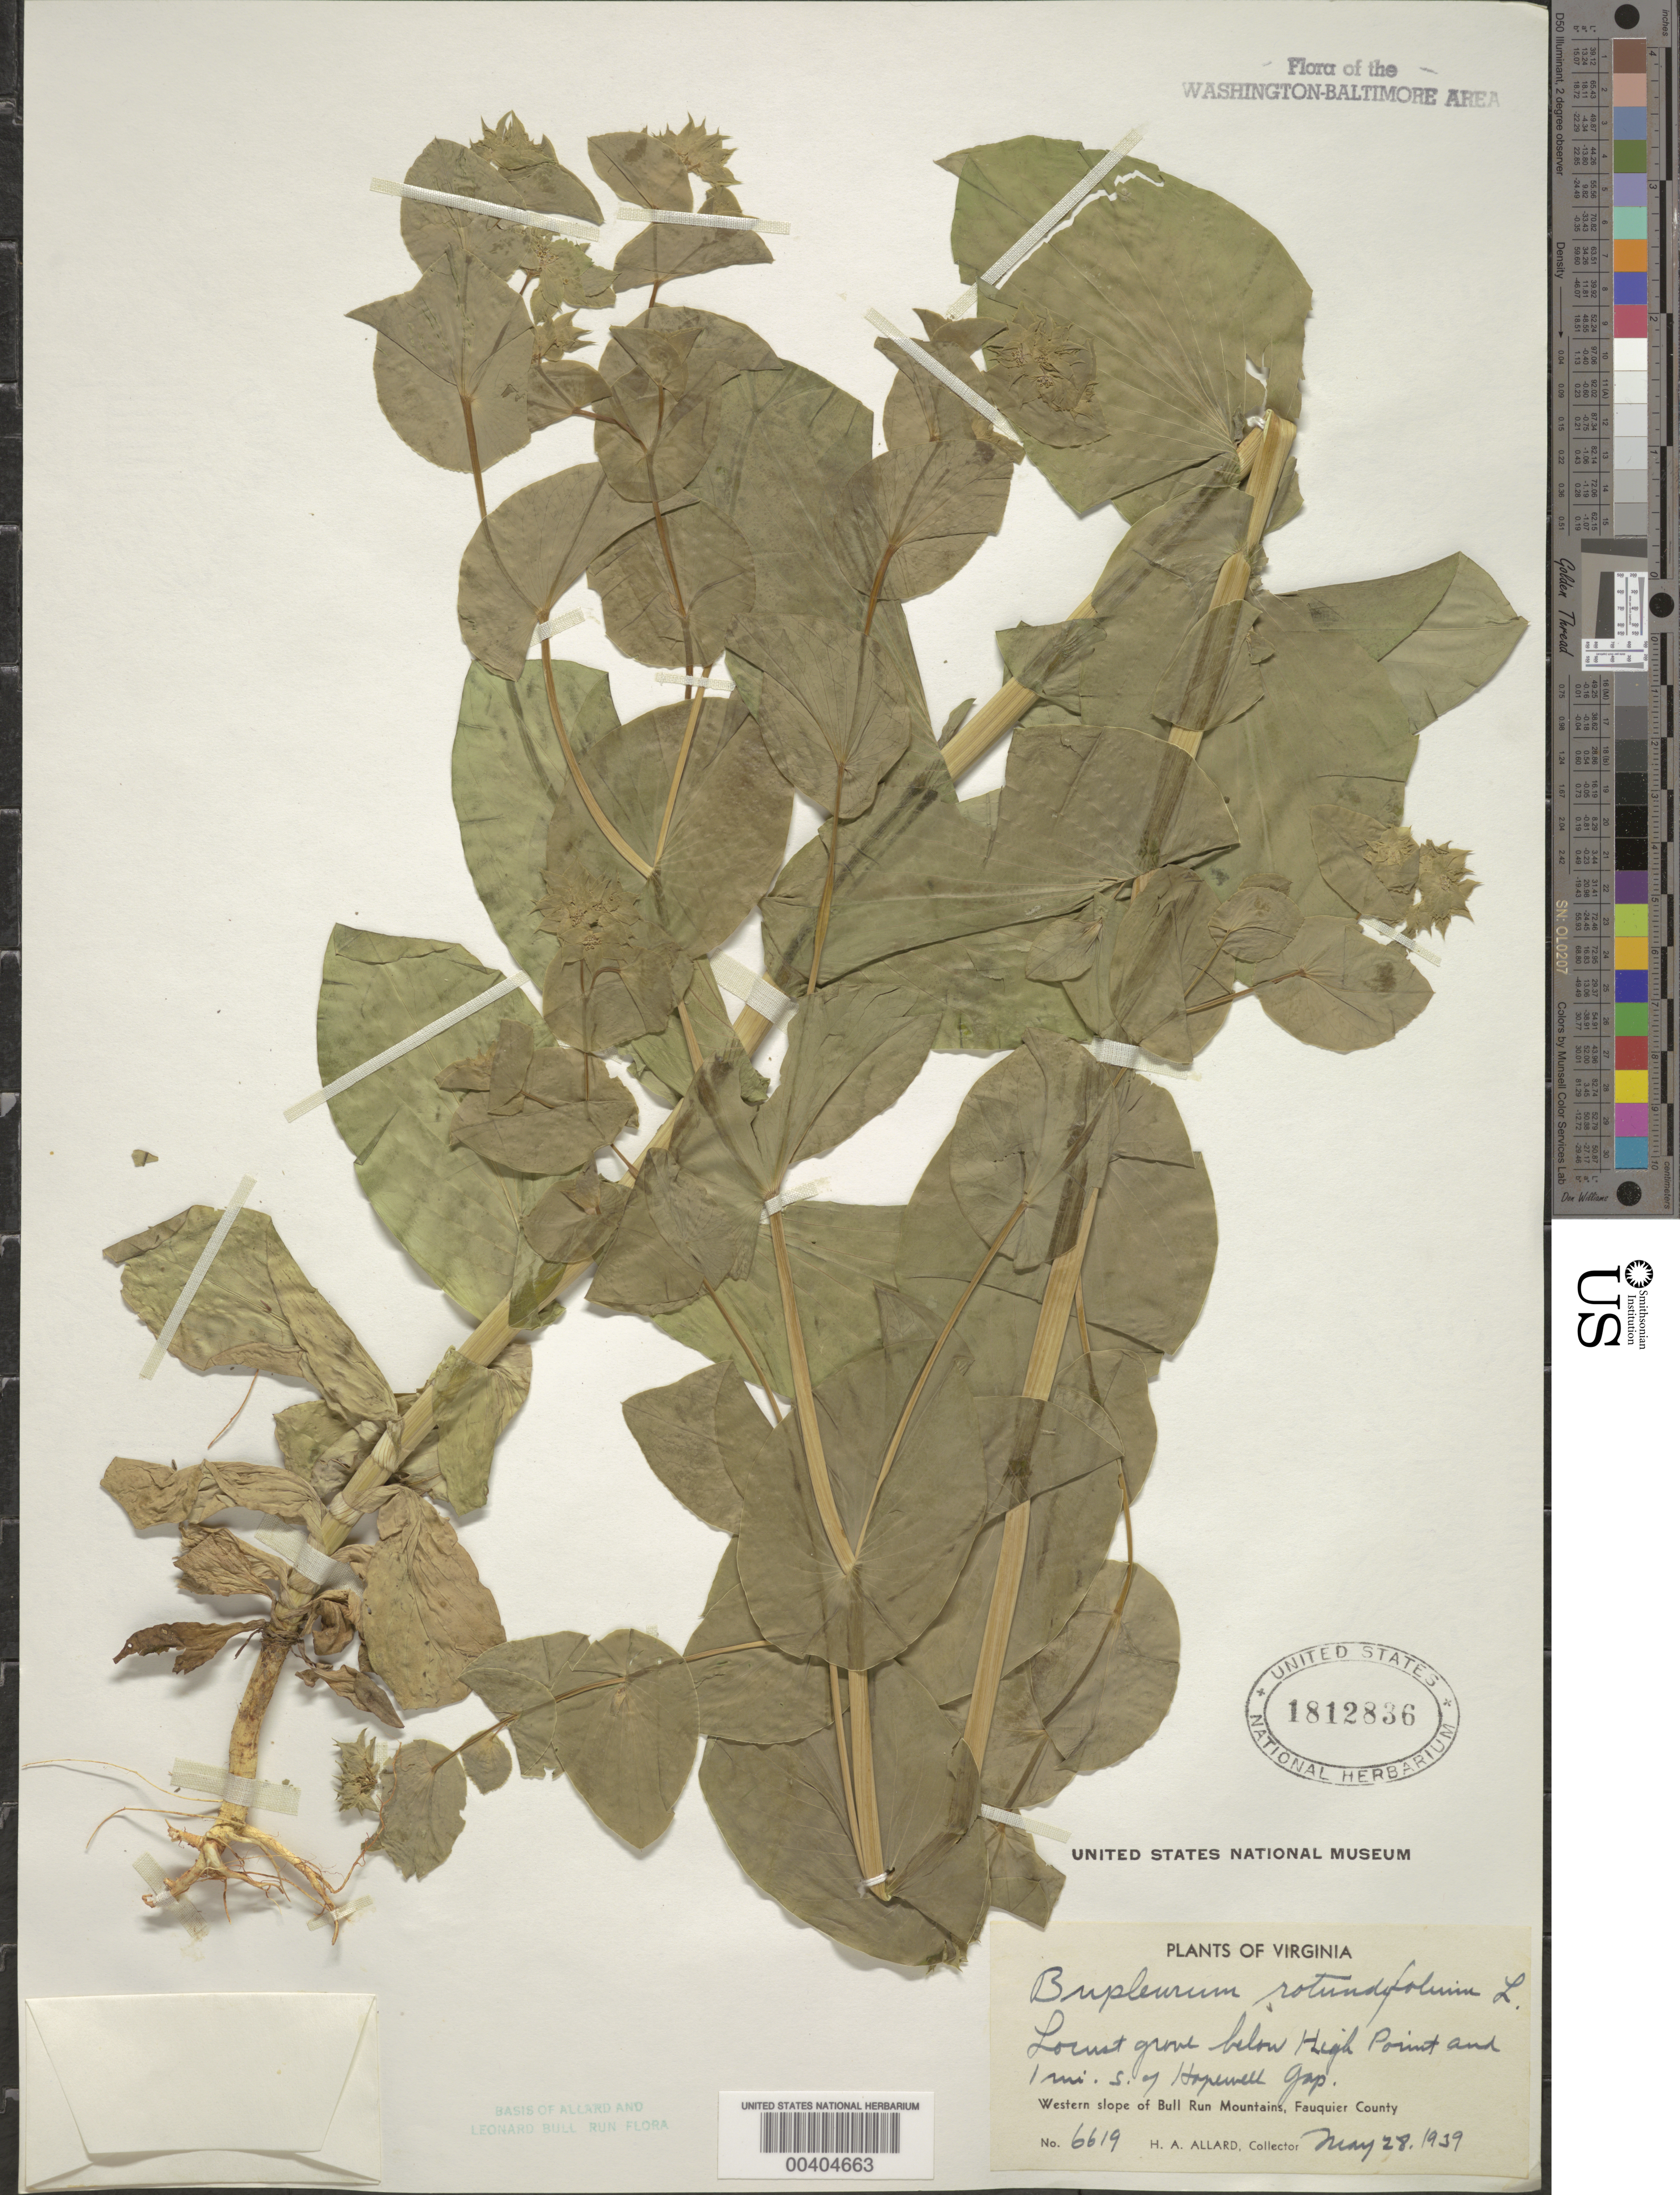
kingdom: Plantae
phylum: Tracheophyta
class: Magnoliopsida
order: Apiales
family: Apiaceae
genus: Bupleurum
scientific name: Bupleurum rotundifolium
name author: L.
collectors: H. A. Allard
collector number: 6619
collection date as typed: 28 May 1939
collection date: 1939-05-28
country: United States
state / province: Virginia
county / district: Fauquier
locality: Below High Point S of Hopewell Gap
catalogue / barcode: US 1812836